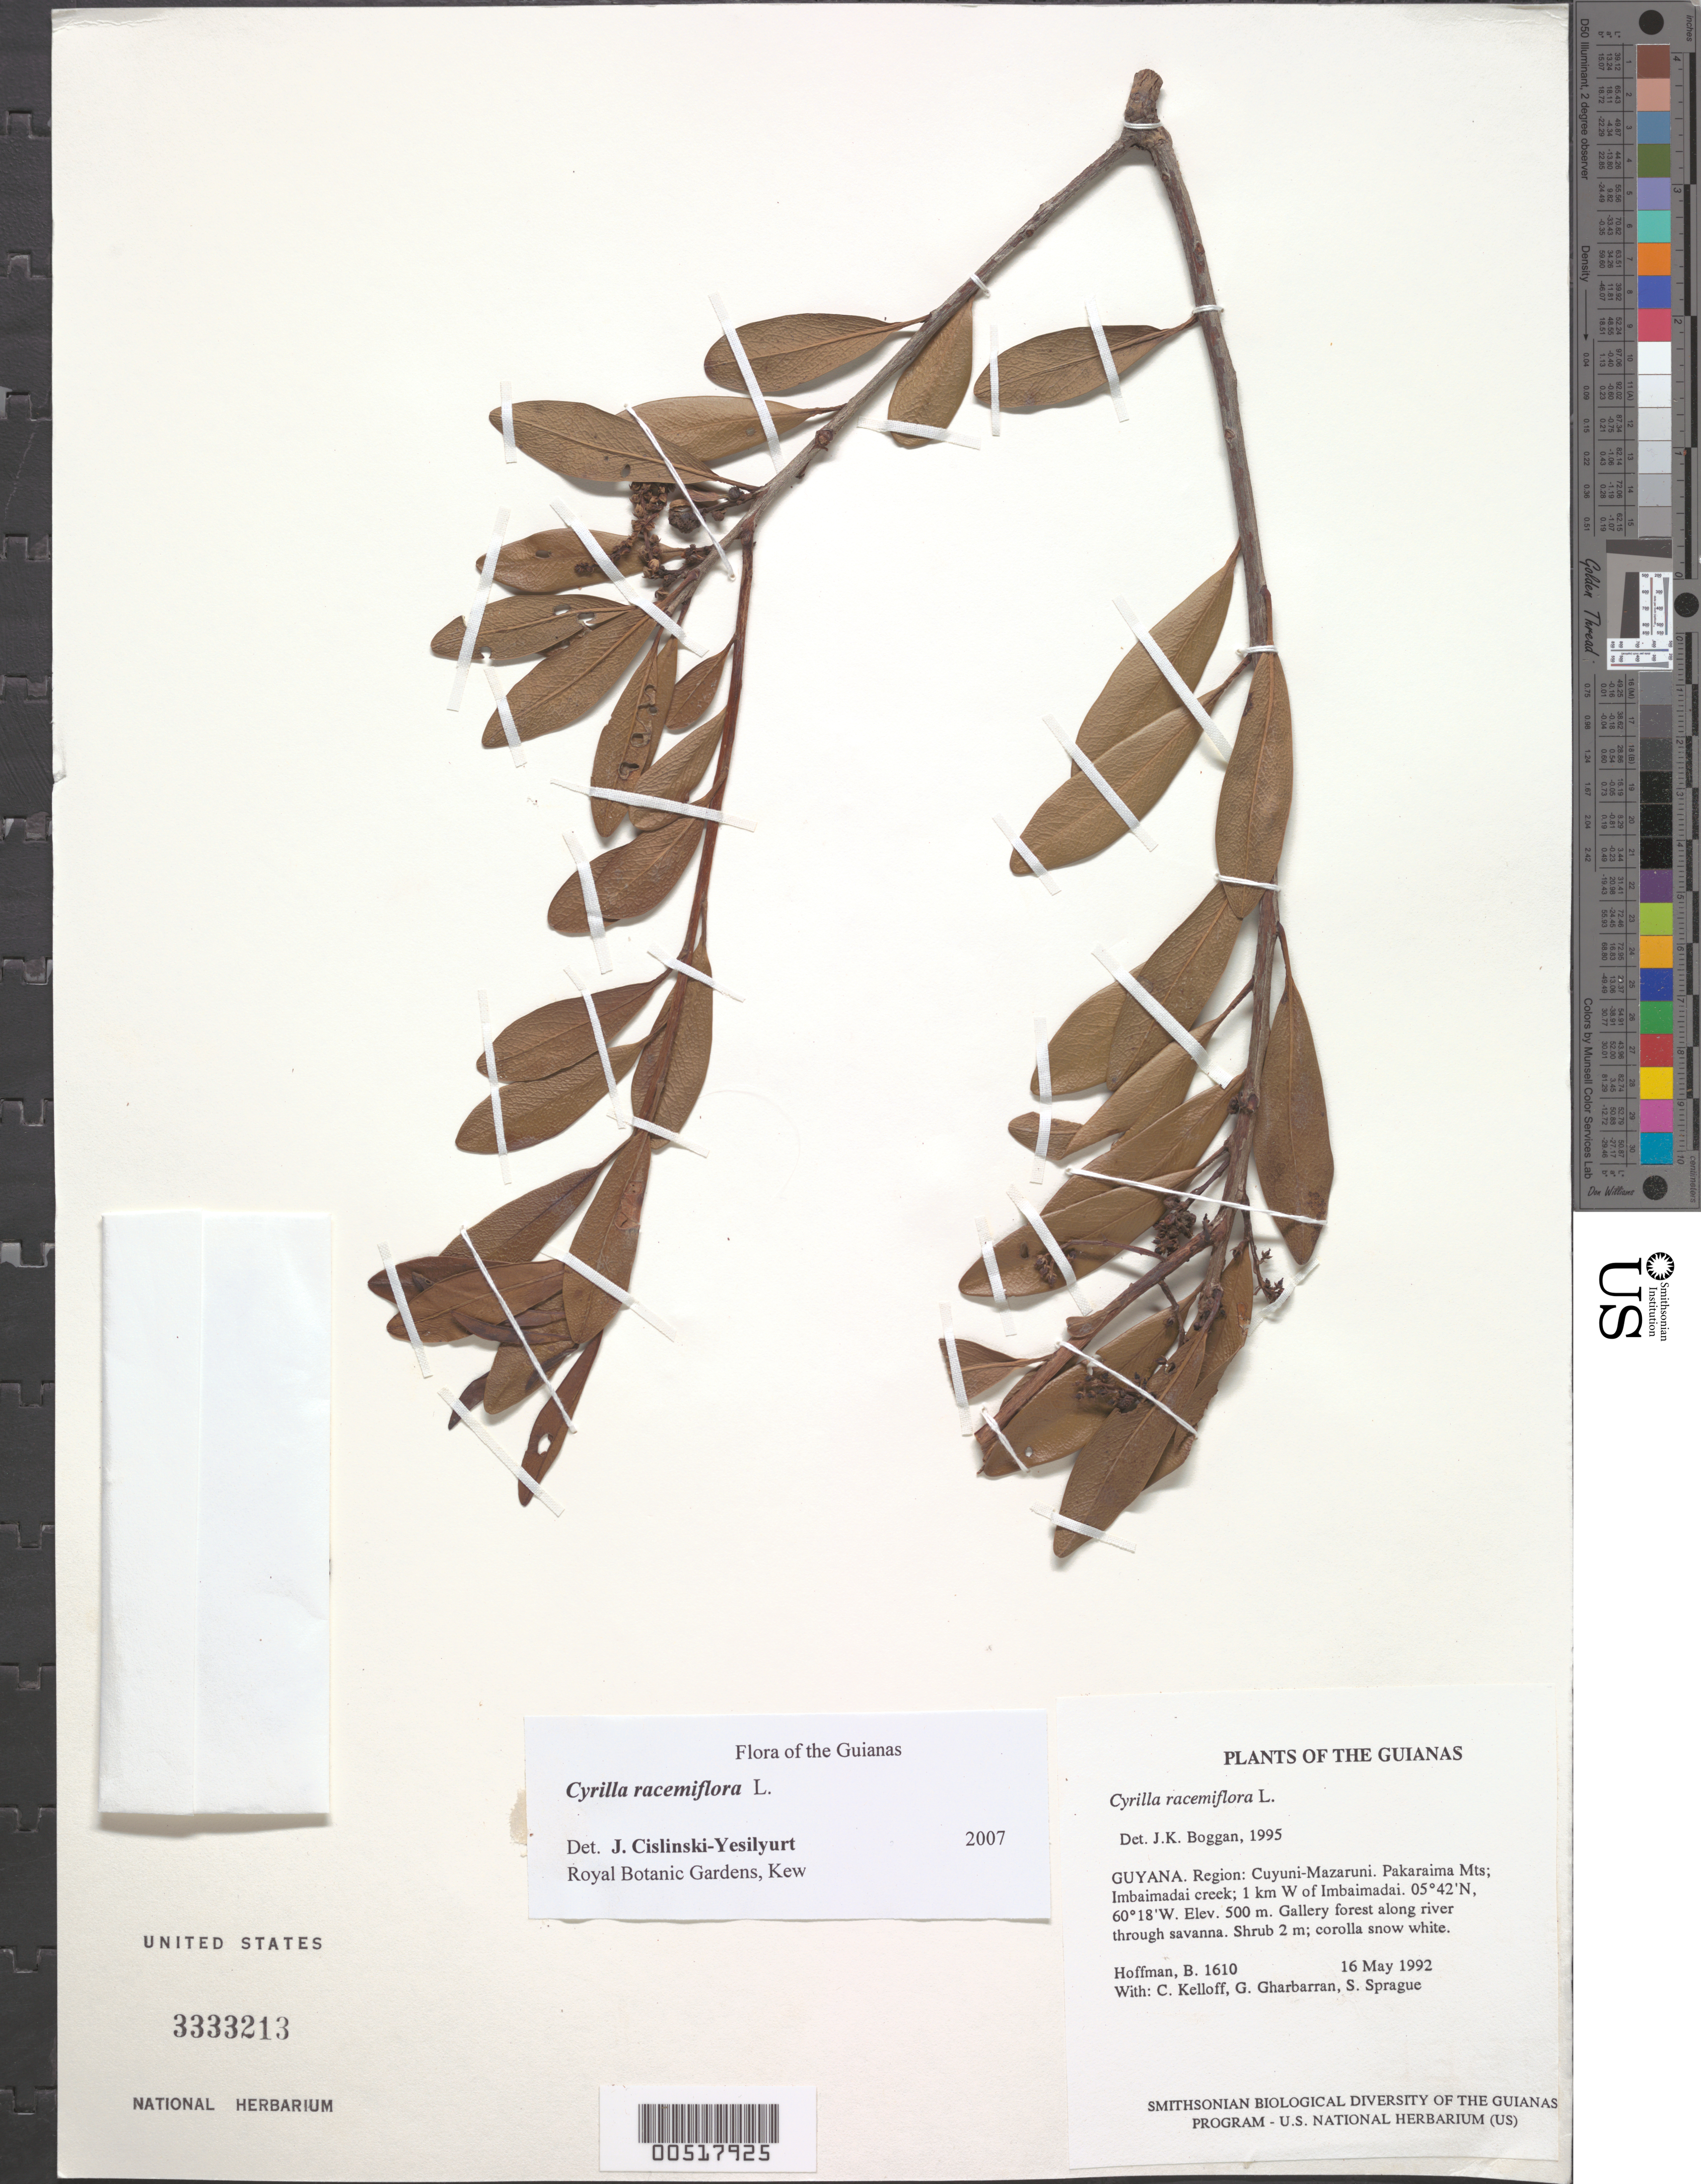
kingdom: Plantae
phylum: Tracheophyta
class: Magnoliopsida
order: Ericales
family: Cyrillaceae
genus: Cyrilla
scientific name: Cyrilla racemiflora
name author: L.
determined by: Yesilyurt, J. C.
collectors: B. Hoffman, C. L. Kelloff, G. Gharbarran & S. Sprague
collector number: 1610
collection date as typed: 16 May 1992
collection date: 1992-05-16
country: Guyana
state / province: Cuyuni-Mazaruni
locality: Pakaraima Mts; Imbaimadai Creek; 1 km W of Imbaimadai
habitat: Gallery forest along river through savanna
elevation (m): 500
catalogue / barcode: US 3333213